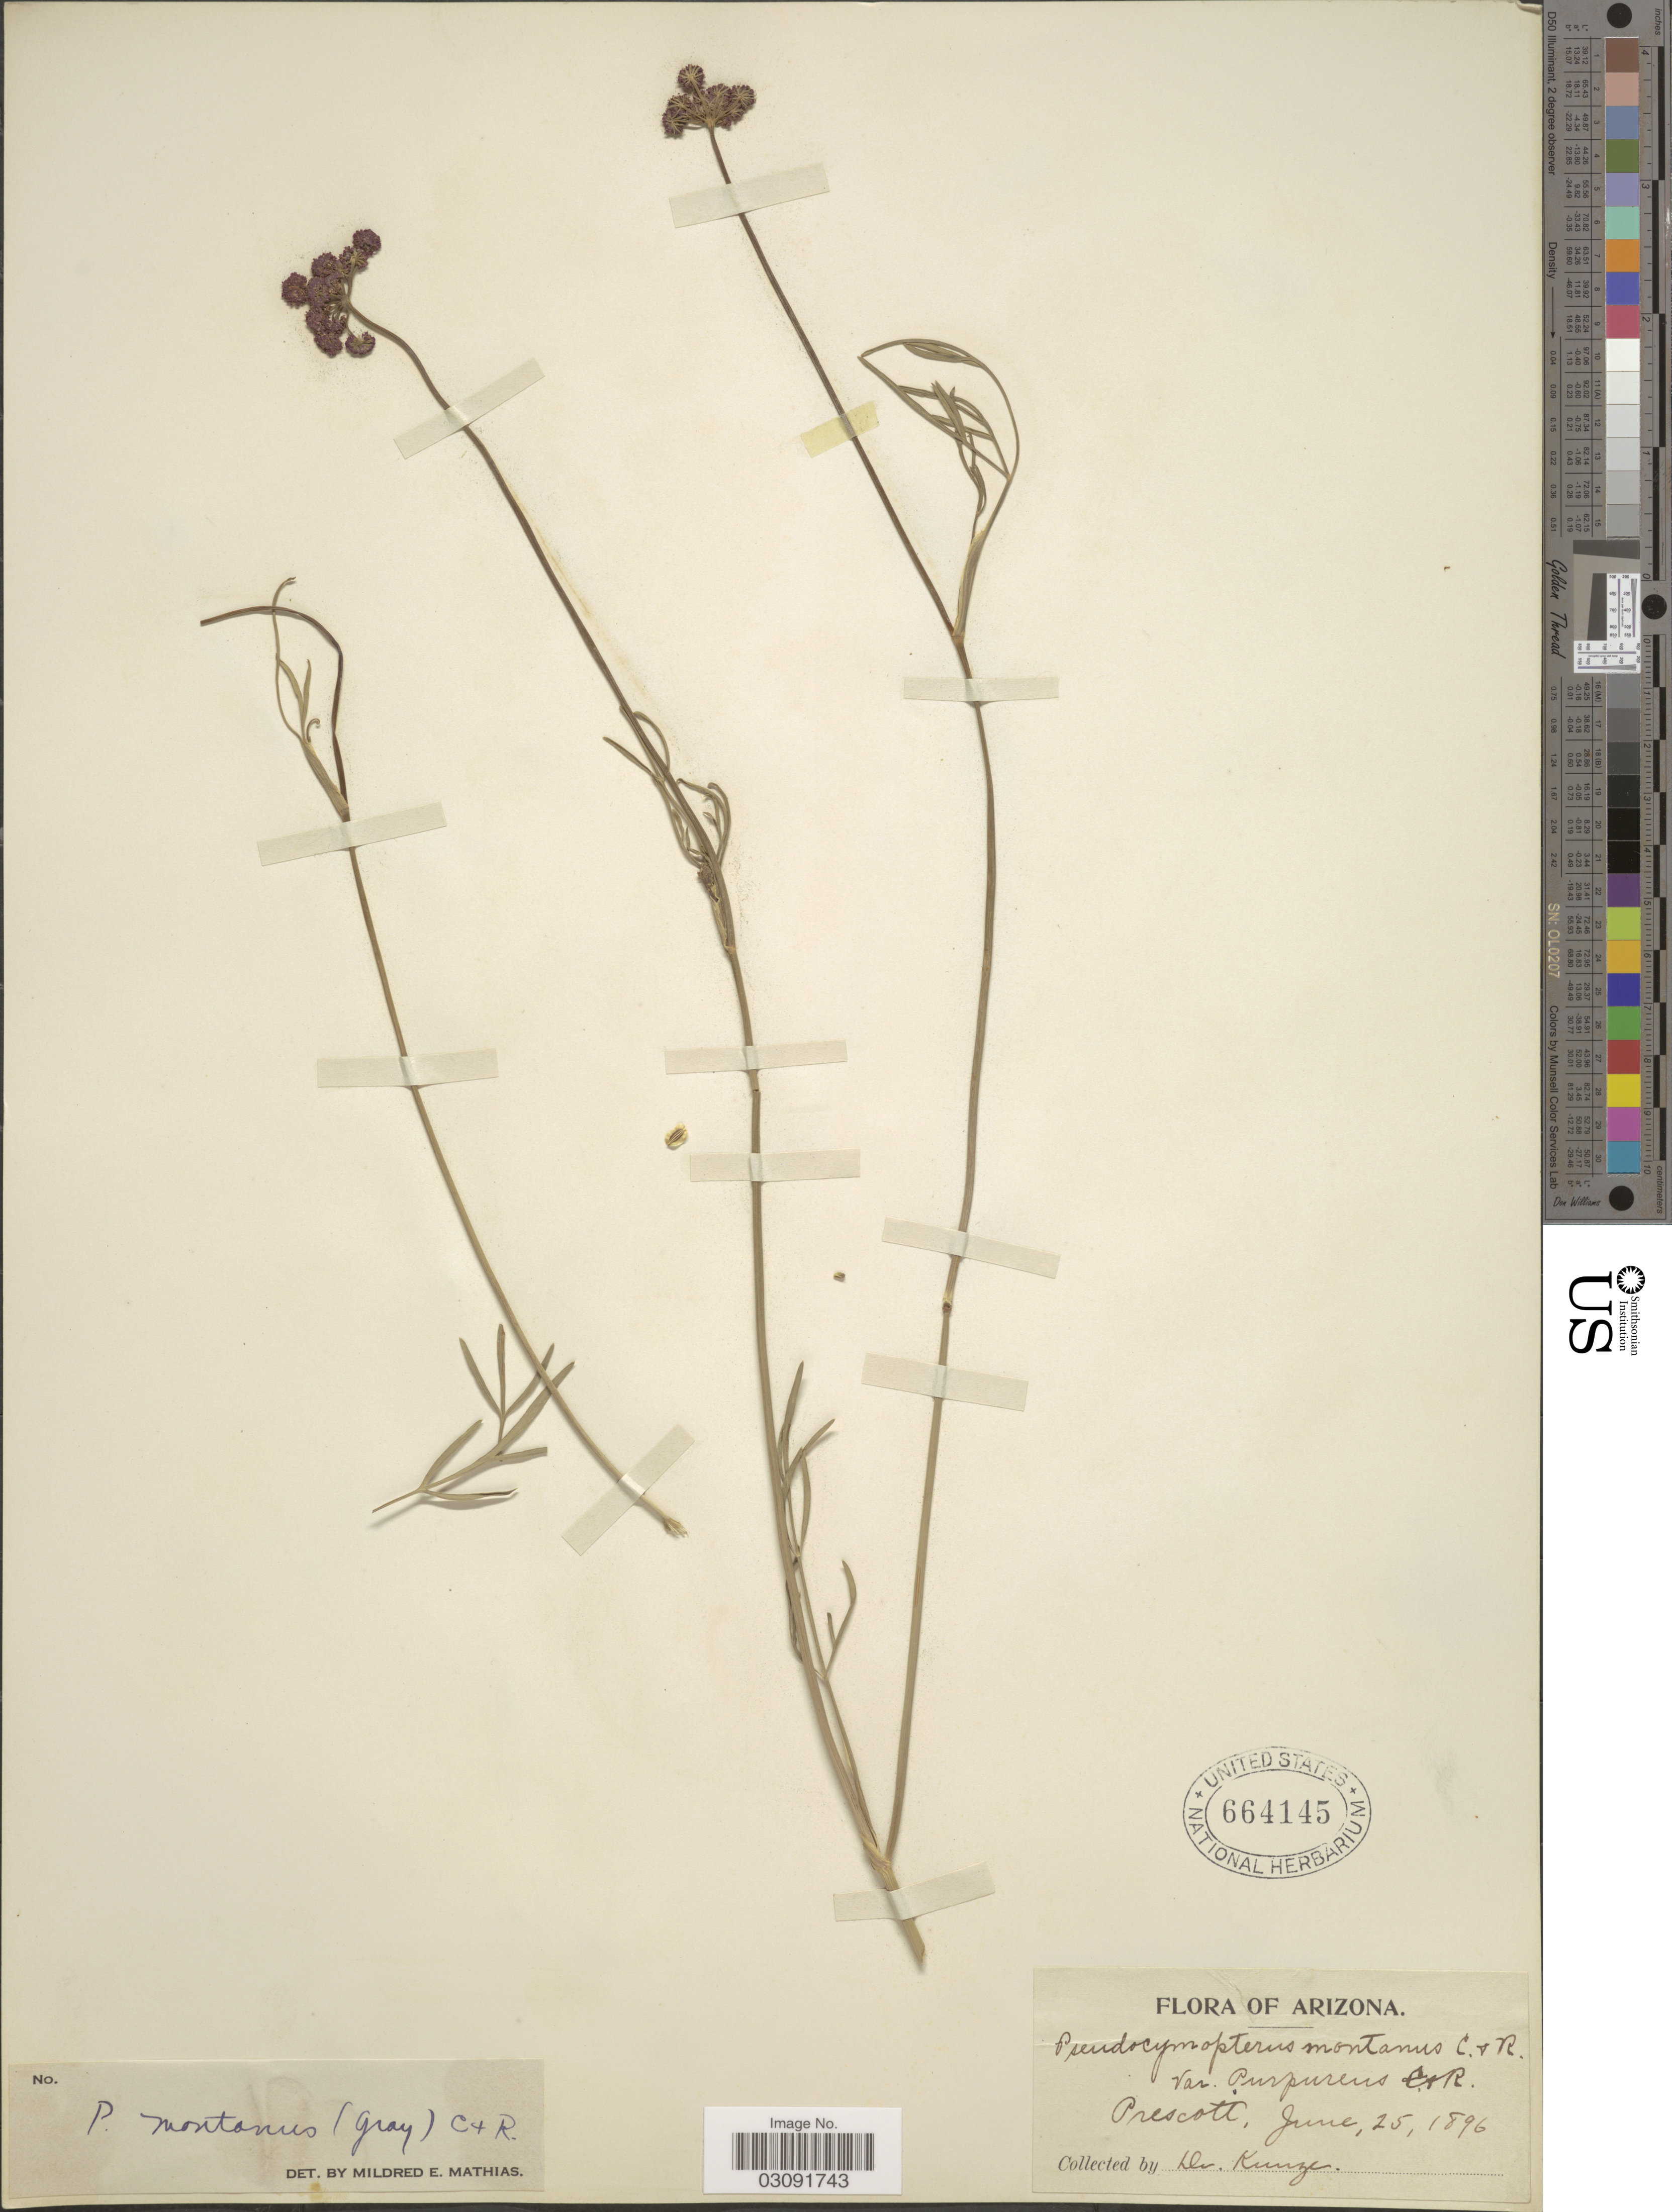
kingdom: Plantae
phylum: Tracheophyta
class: Magnoliopsida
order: Apiales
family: Apiaceae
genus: Pseudocymopterus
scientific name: Pseudocymopterus montanus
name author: (A. Gray) J.M. Coult. & Rose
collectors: -- Kunze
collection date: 1896-06-25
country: United States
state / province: Arizona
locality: Prescott.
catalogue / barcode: US 664145